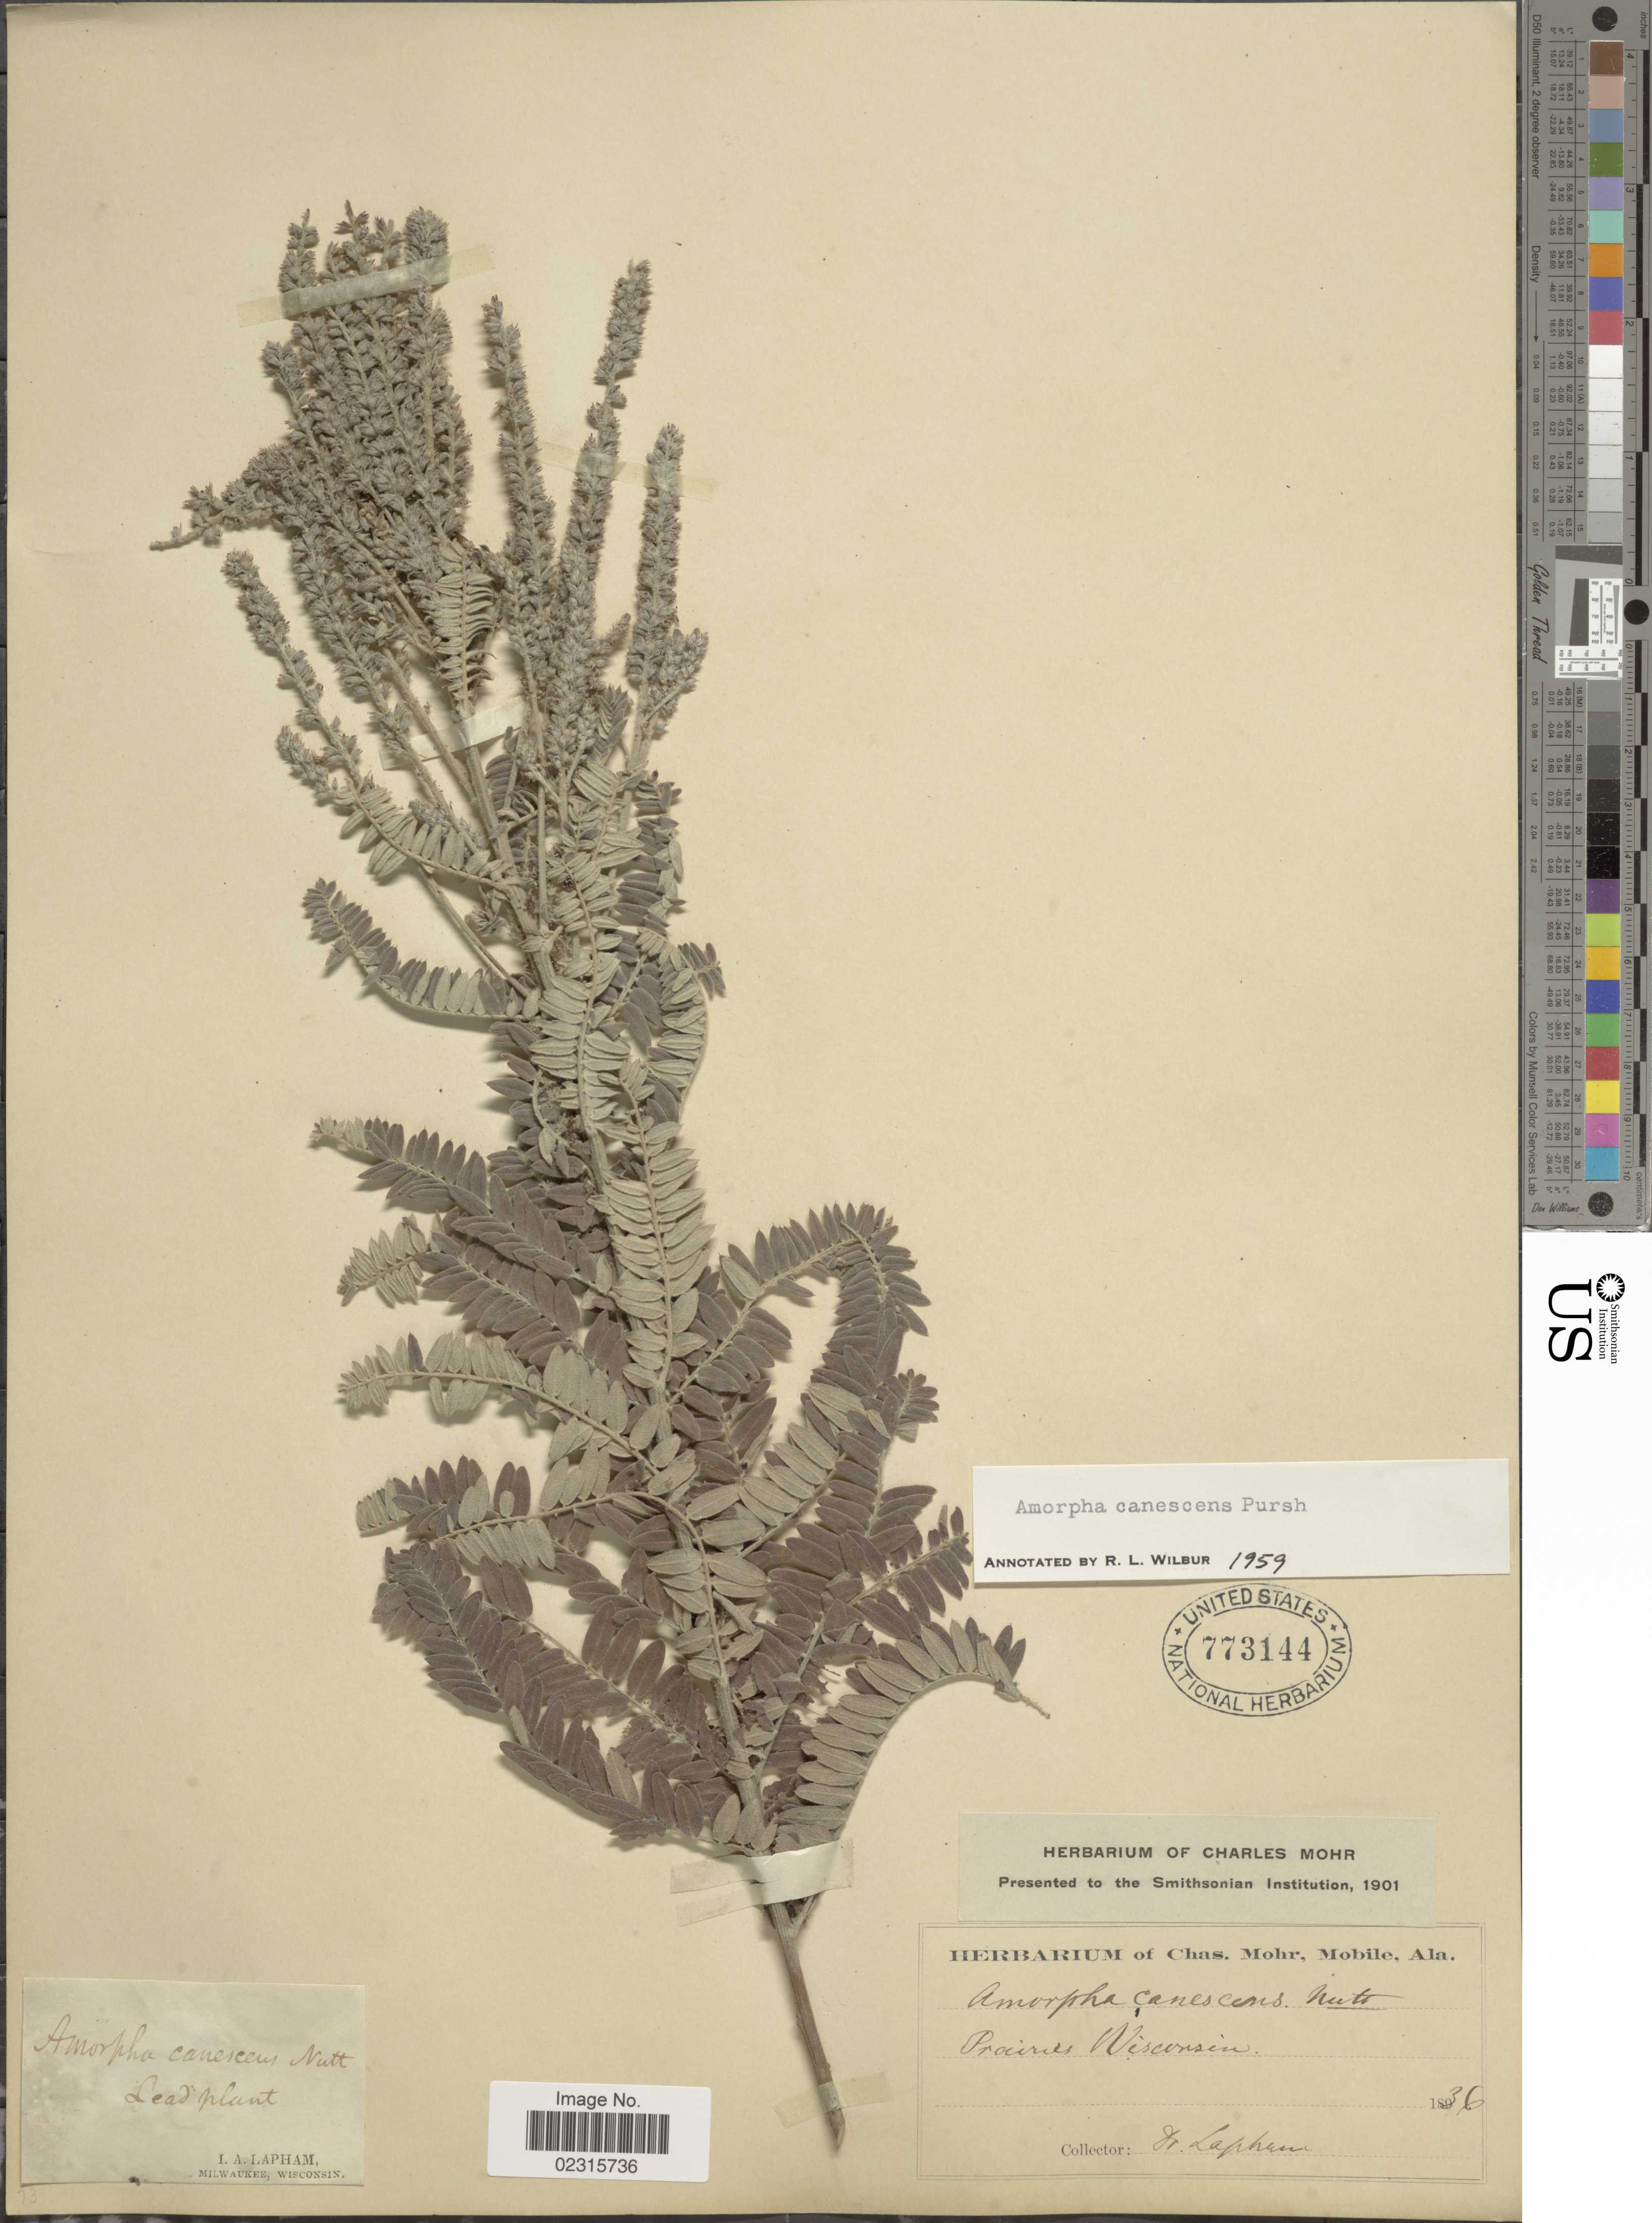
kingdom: Plantae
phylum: Tracheophyta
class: Magnoliopsida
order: Fabales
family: Fabaceae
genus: Amorpha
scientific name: Amorpha canescens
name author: Pursh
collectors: Lapham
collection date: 1836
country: United States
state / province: Wisconsin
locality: Prairies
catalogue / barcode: US 773144